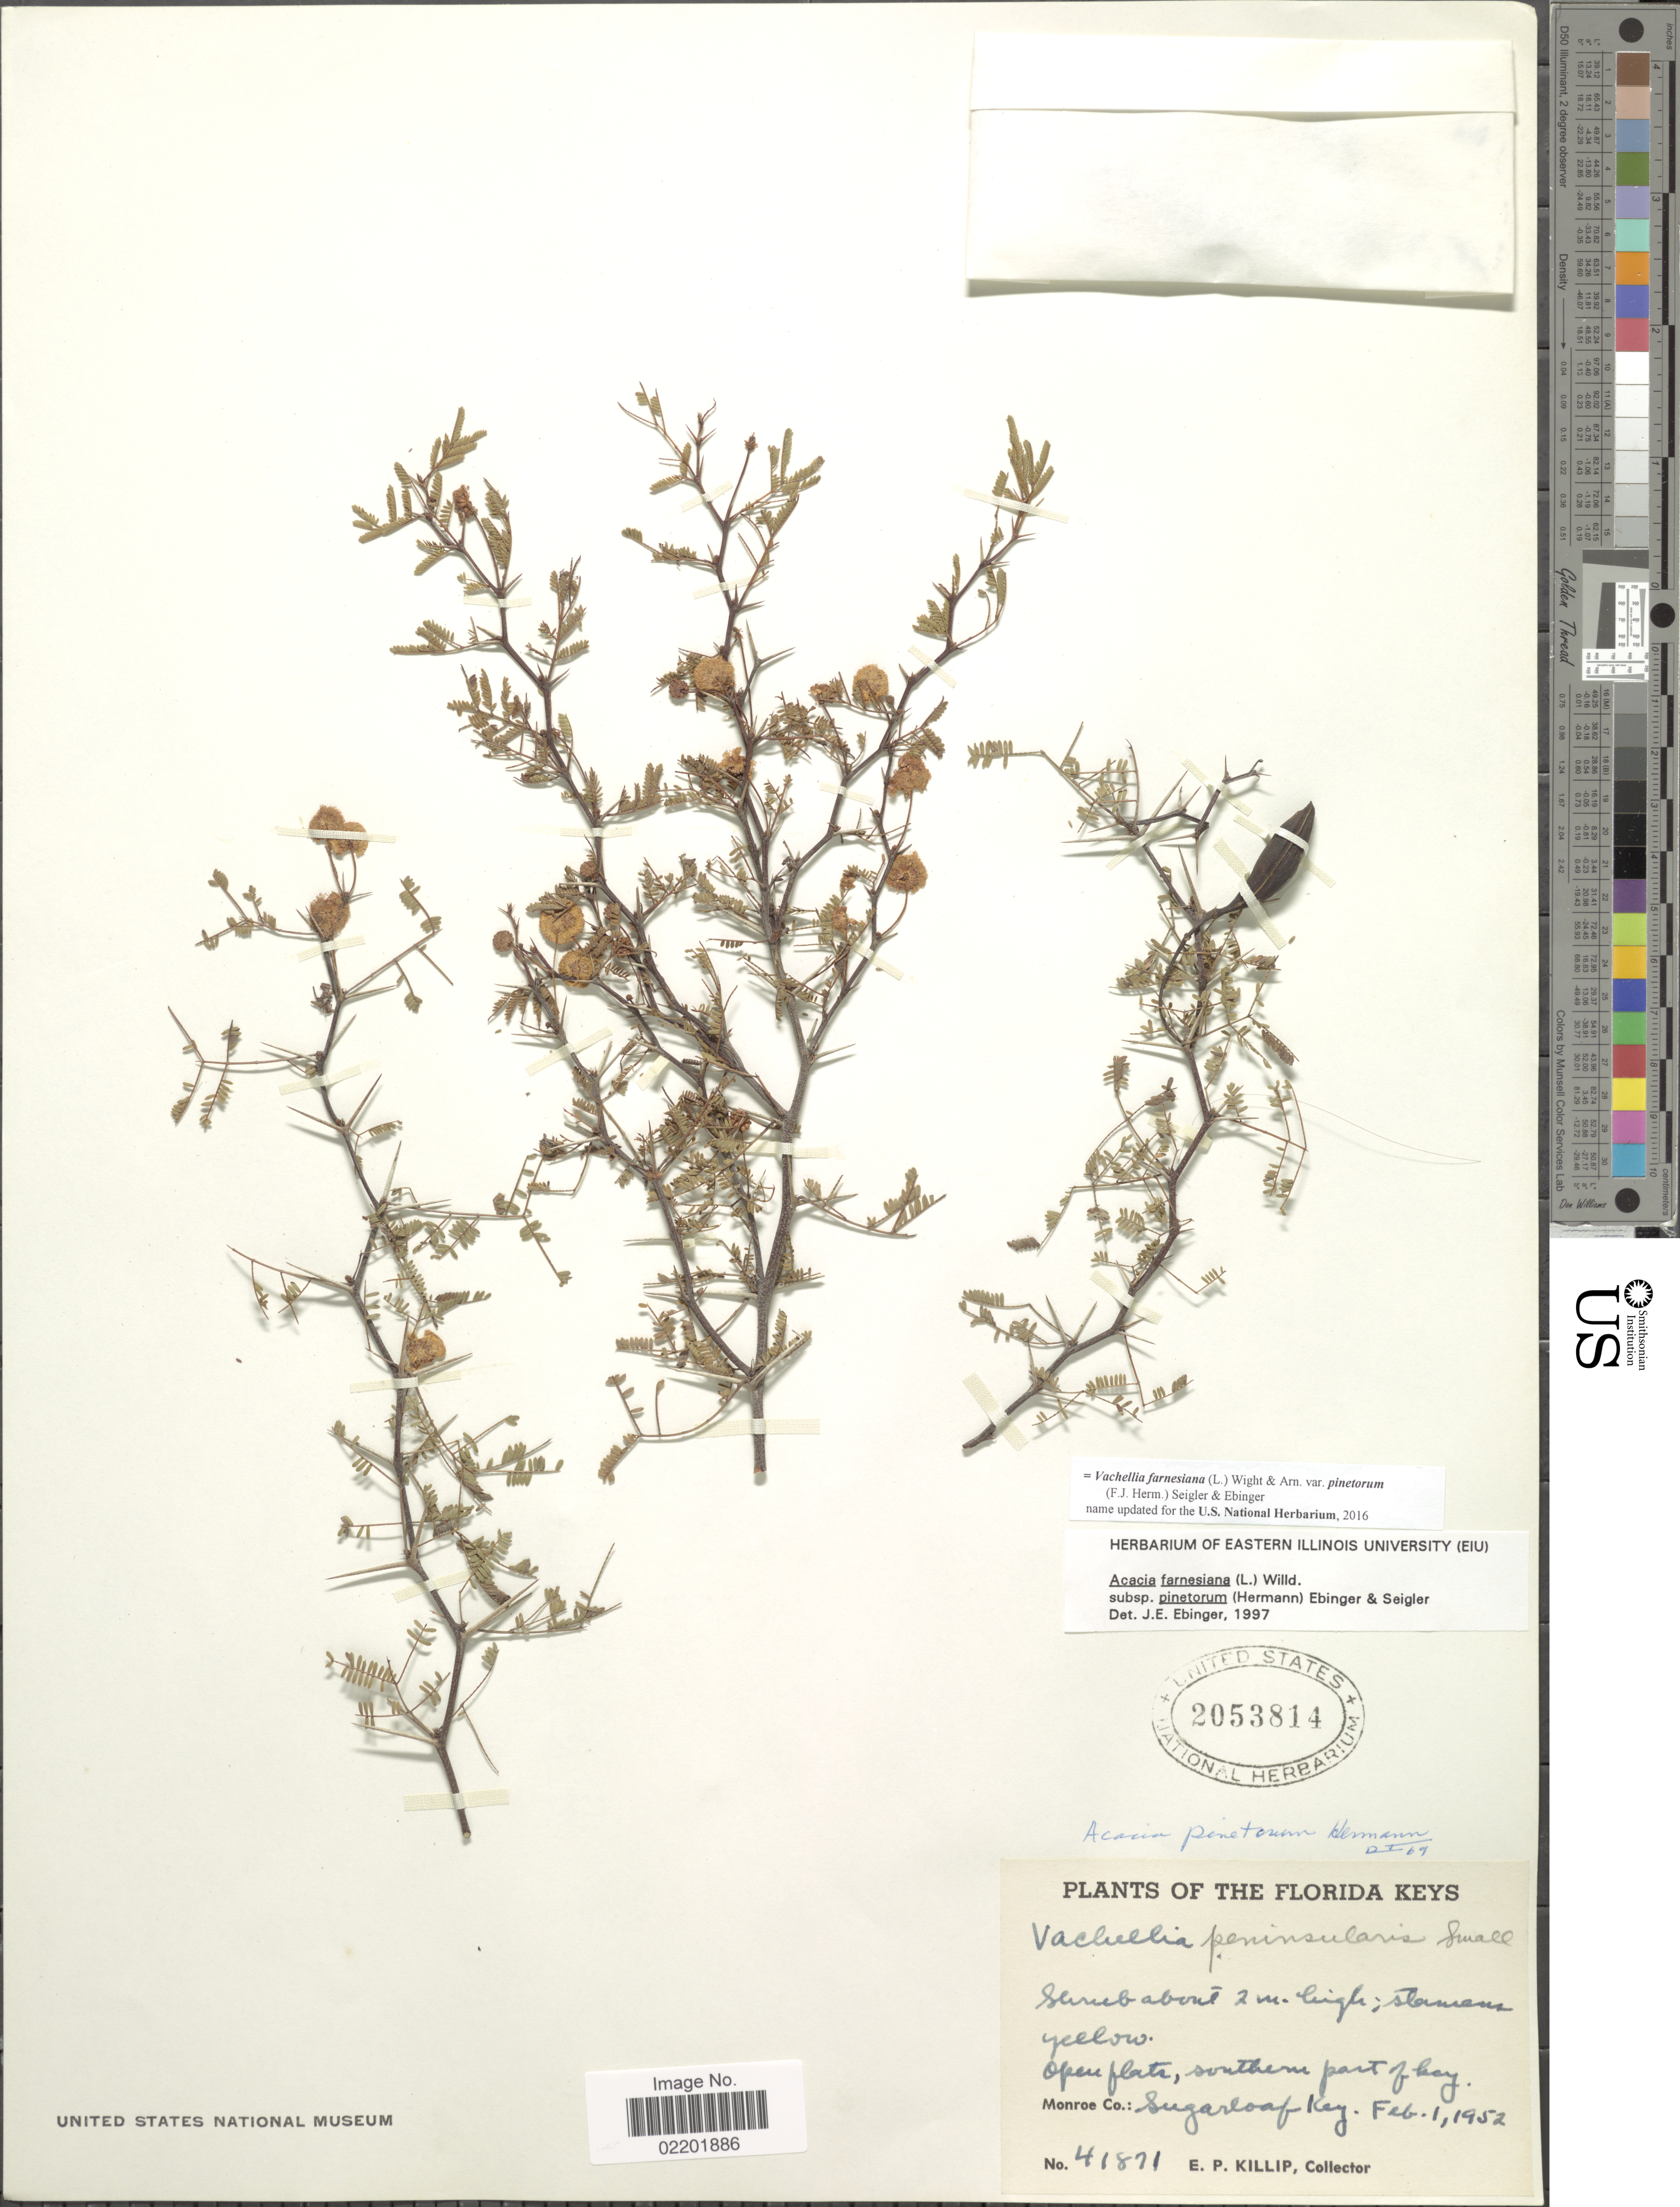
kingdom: Plantae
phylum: Tracheophyta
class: Magnoliopsida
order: Fabales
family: Fabaceae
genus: Vachellia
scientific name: Vachellia farnesiana var. farnesiana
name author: (L.) Wight & Arn.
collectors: E. P. Killip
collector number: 41871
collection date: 1952-02-01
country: United States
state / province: Florida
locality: Florida Keys, Monroe Co., Sugarloaf Key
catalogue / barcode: US 2053814